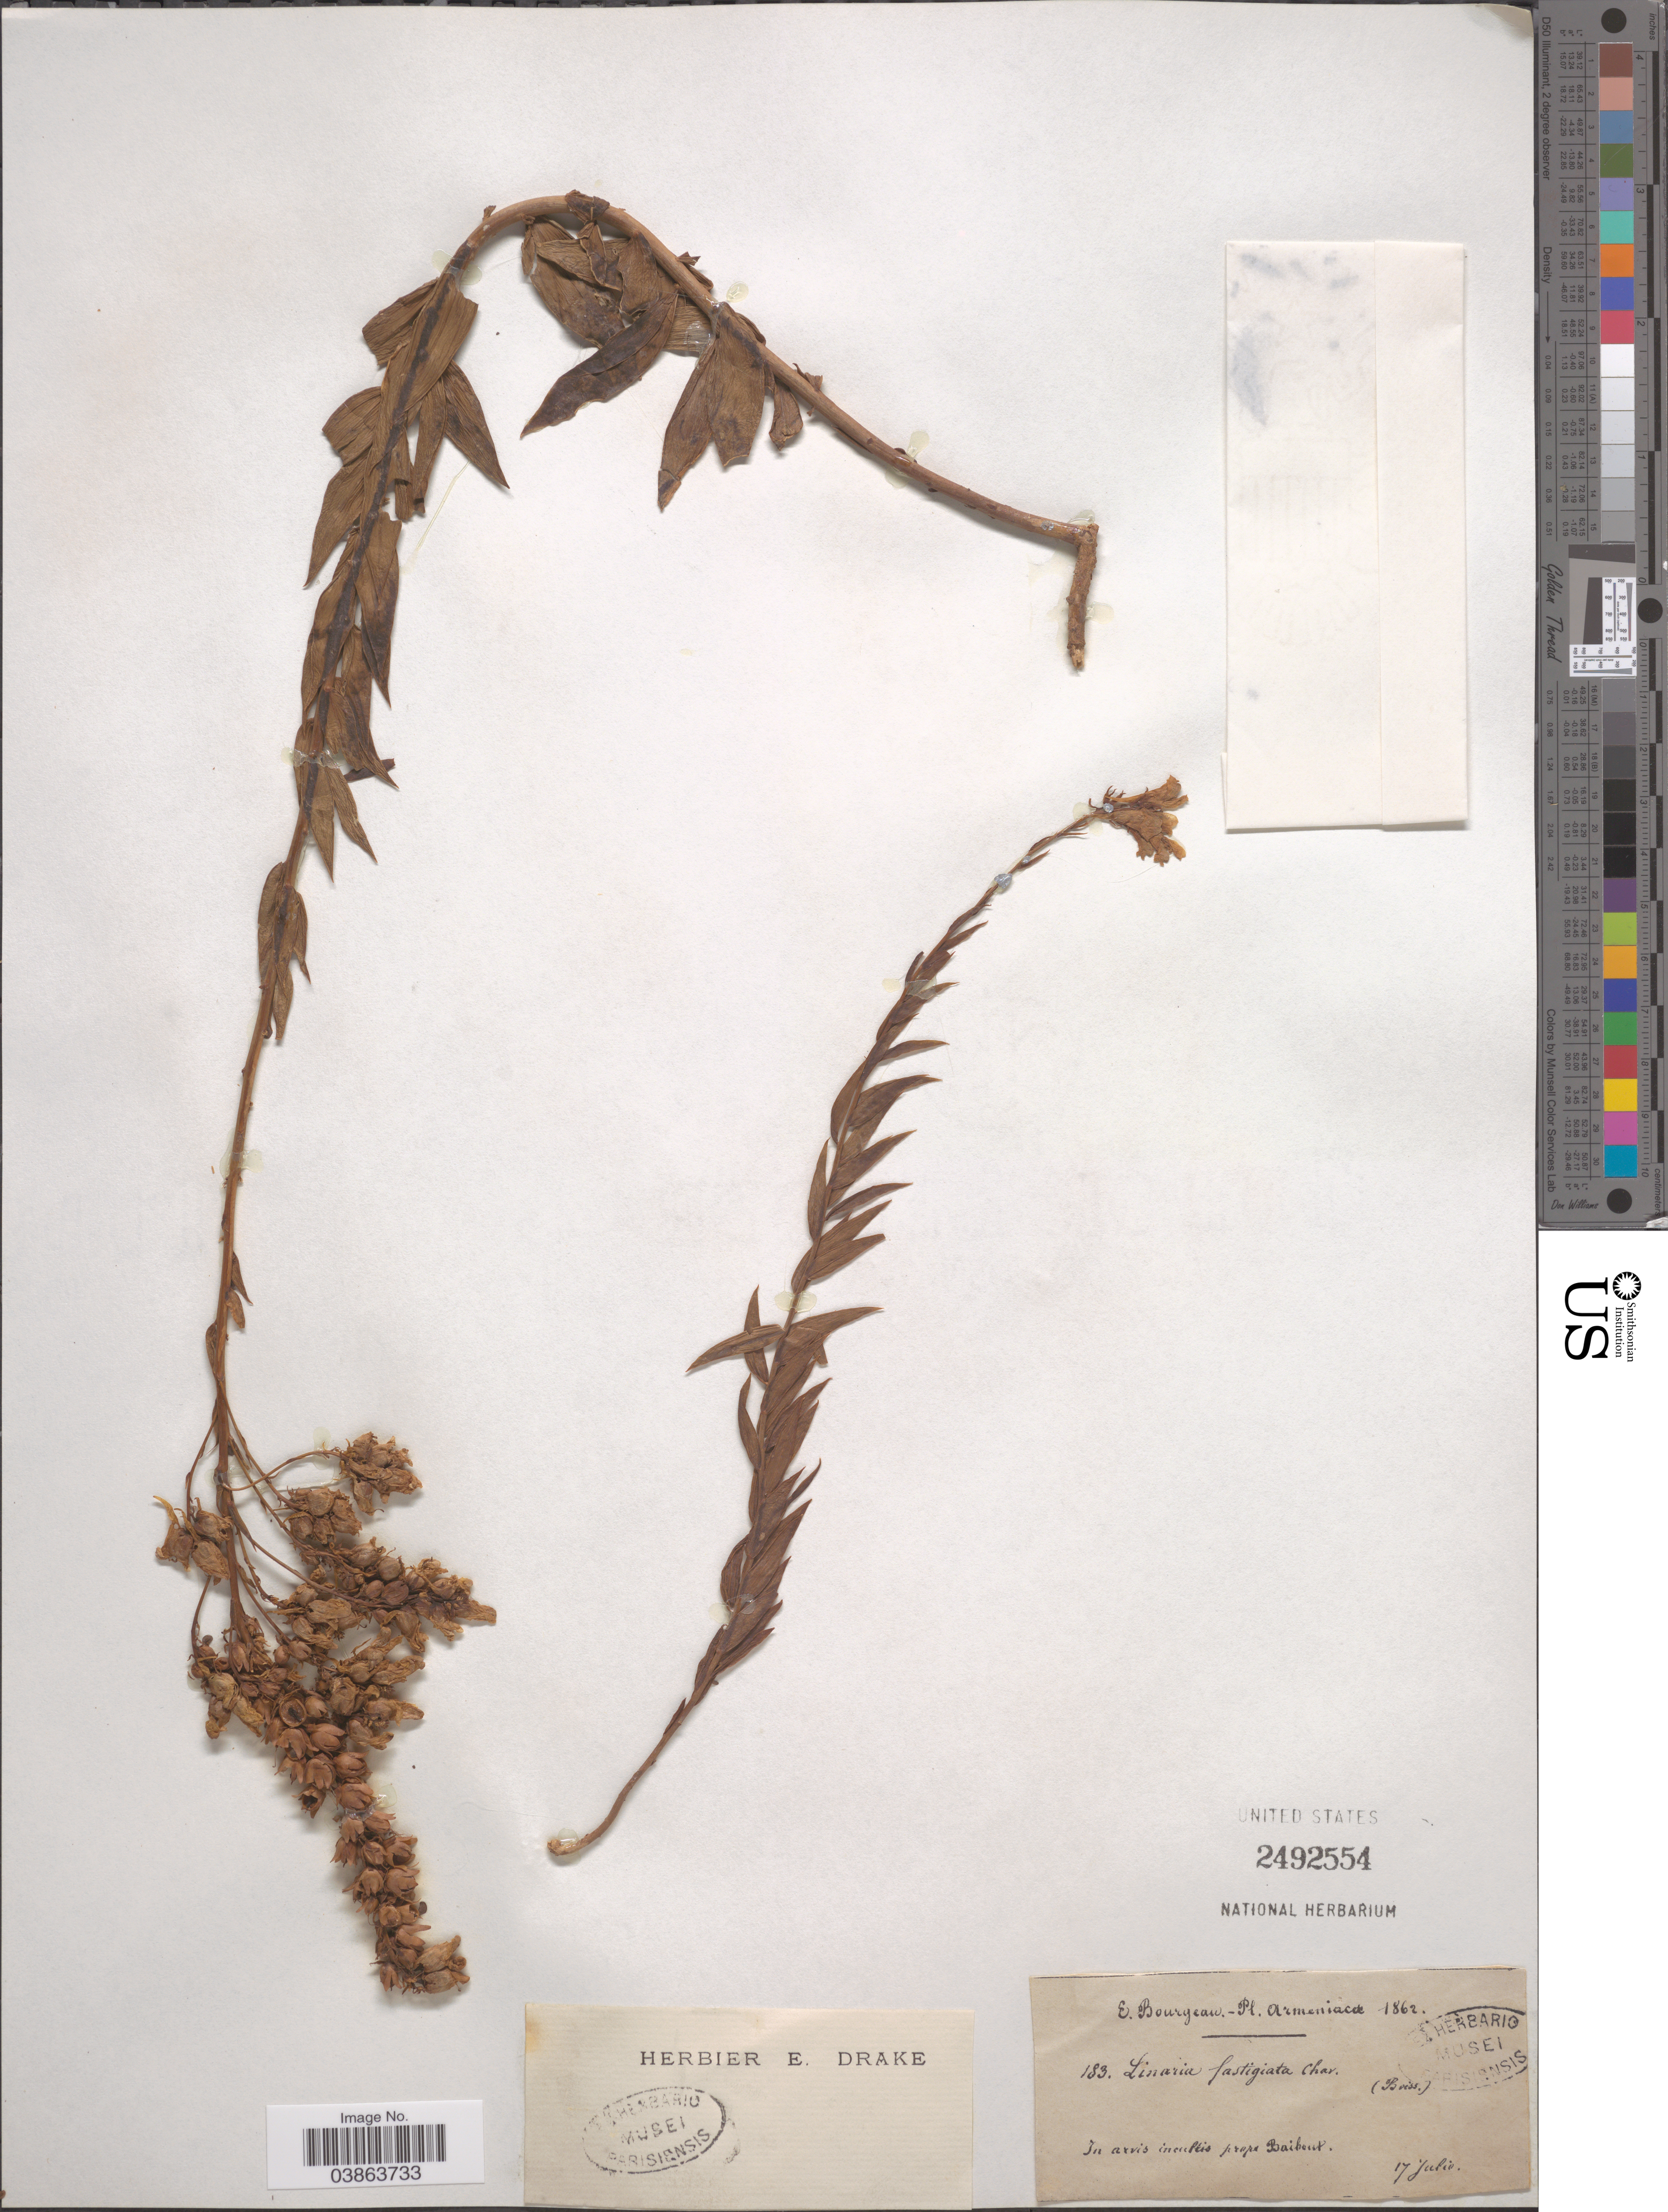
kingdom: Plantae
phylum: Tracheophyta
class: Magnoliopsida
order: Lamiales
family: Plantaginaceae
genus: Linaria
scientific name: Linaria fastigiata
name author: Chav.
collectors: E. Bourgeau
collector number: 183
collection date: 1862-07-17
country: Armenia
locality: In arvis incultis prope Baibout.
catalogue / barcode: US 2492554